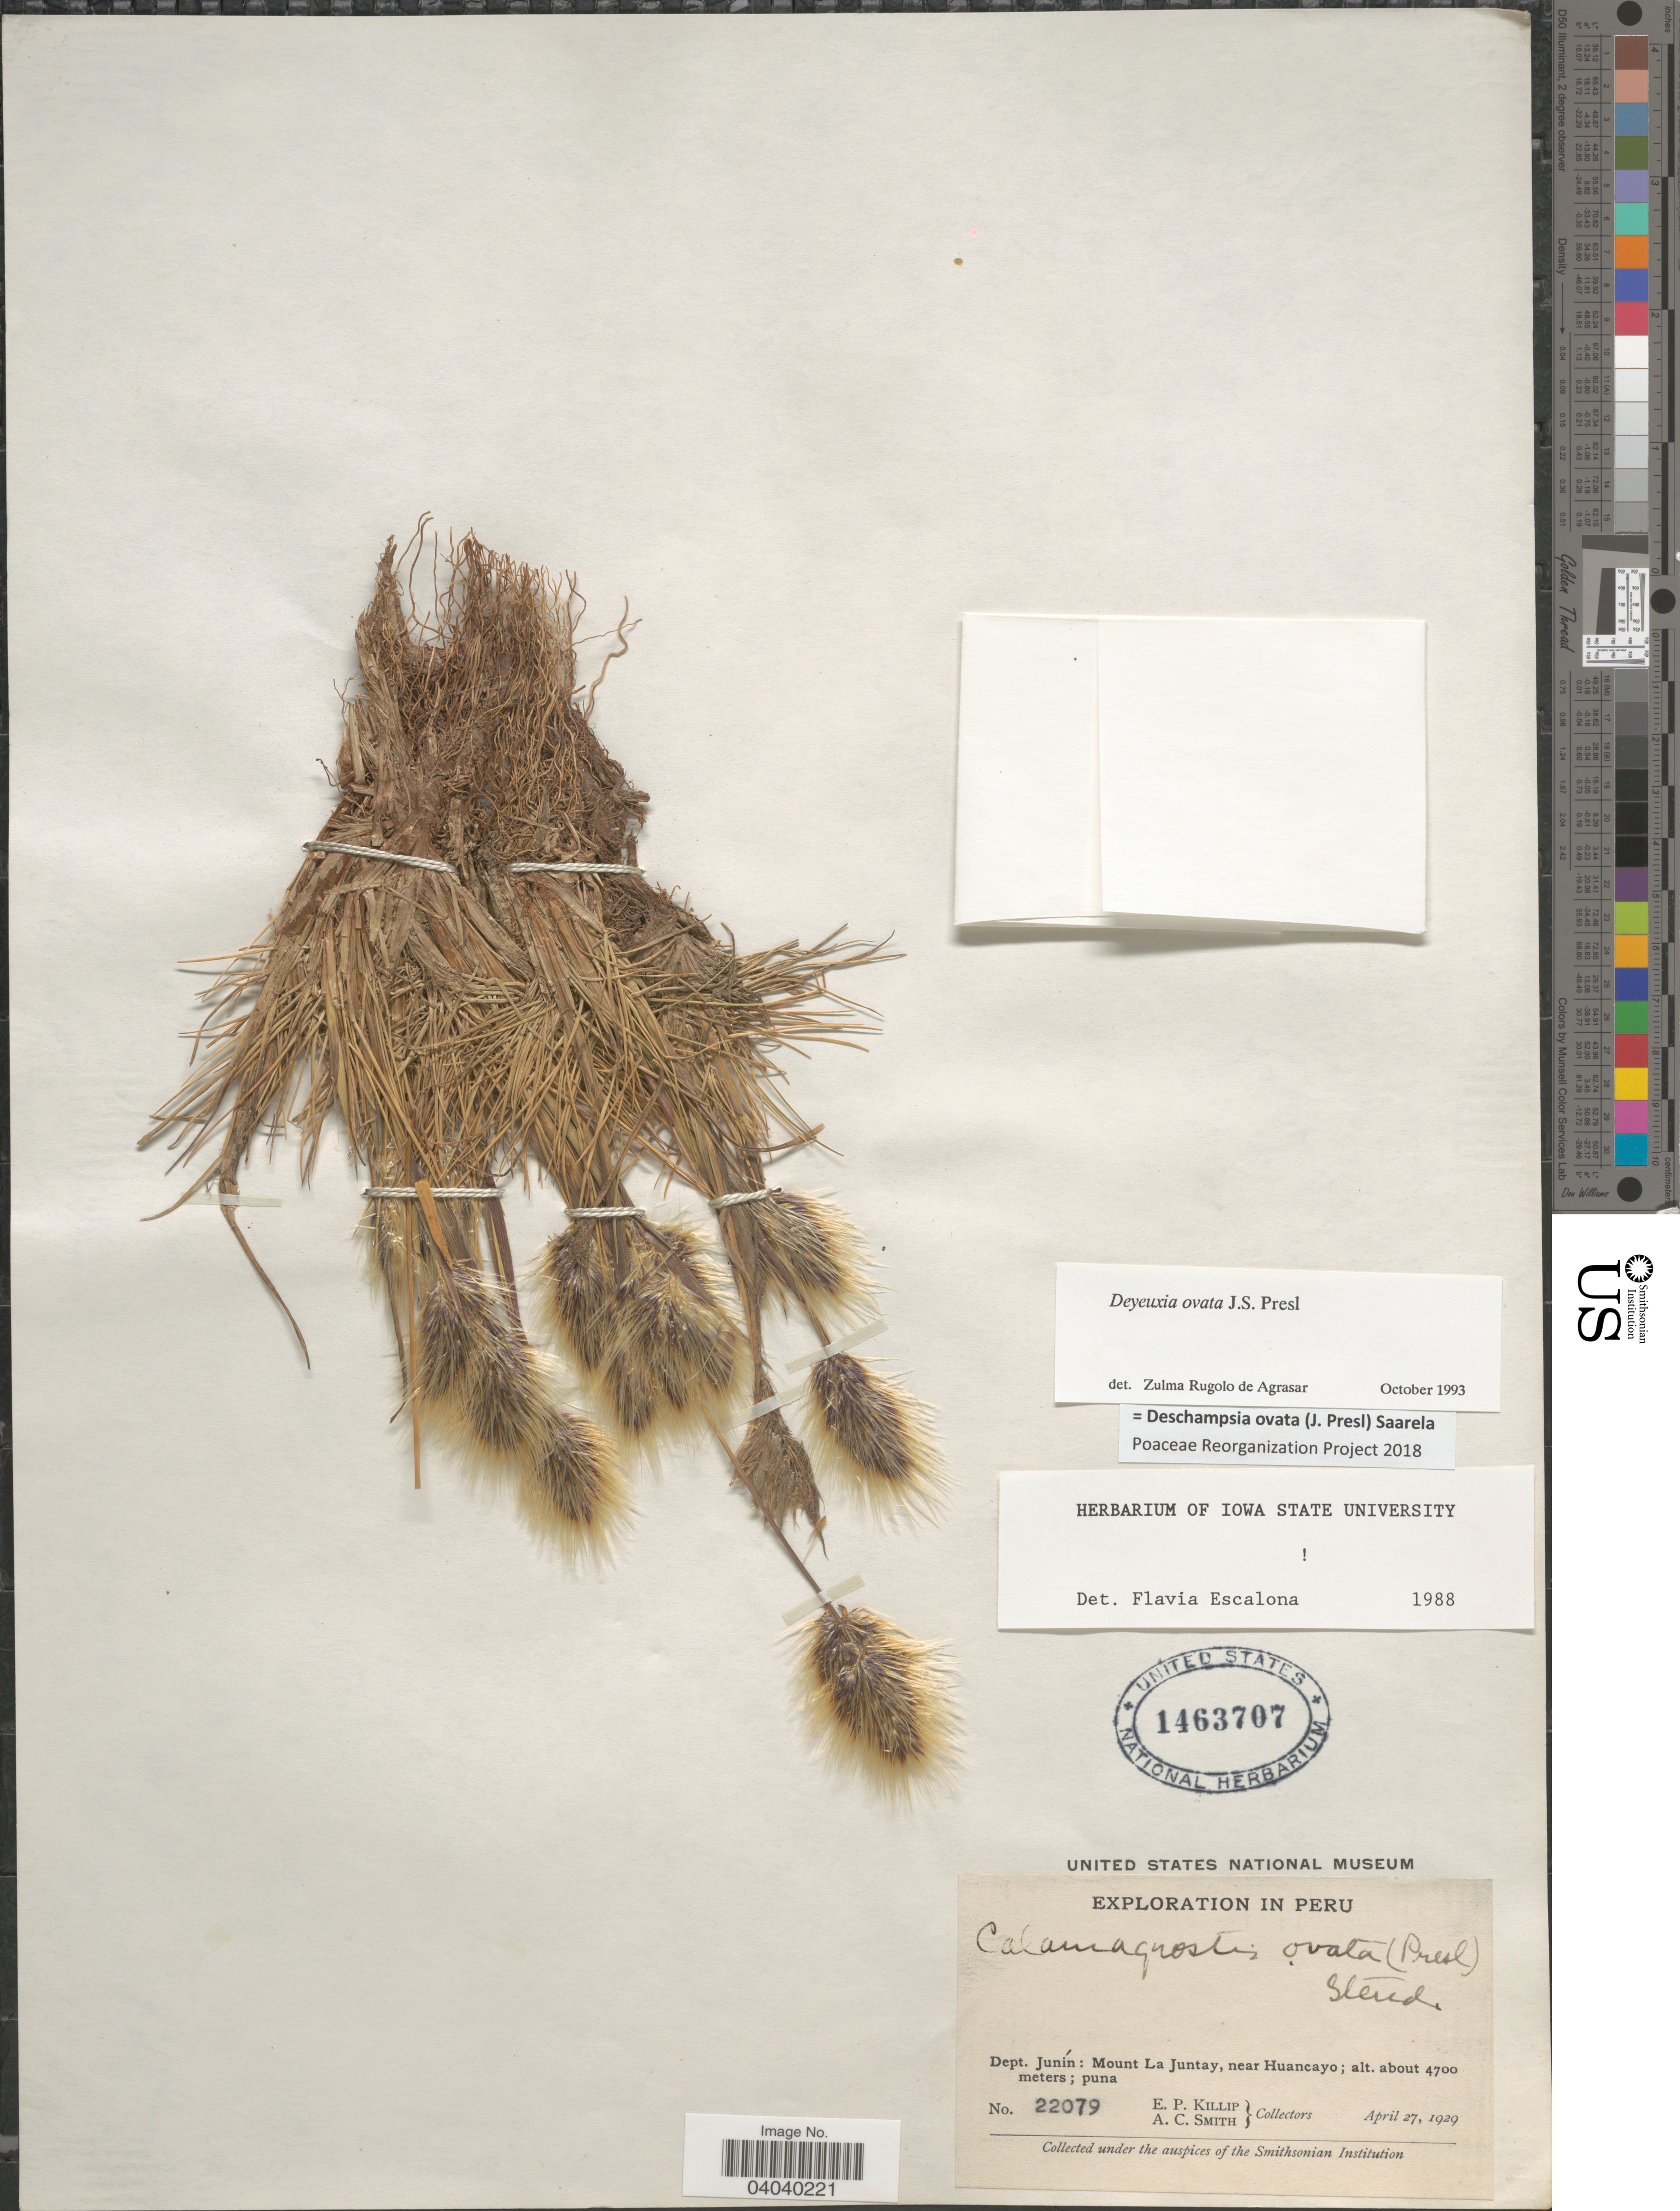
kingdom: Plantae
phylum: Tracheophyta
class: Liliopsida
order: Poales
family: Poaceae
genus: Deschampsia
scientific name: Deschampsia ovata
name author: (J. Presl) Saarela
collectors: E. P. Killip & A. C. Smith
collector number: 22079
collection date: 1929-04-27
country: Peru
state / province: Junín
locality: Dept. Junín: Mount La Juntay, near Huancayo.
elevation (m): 4700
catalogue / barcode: US 1463707